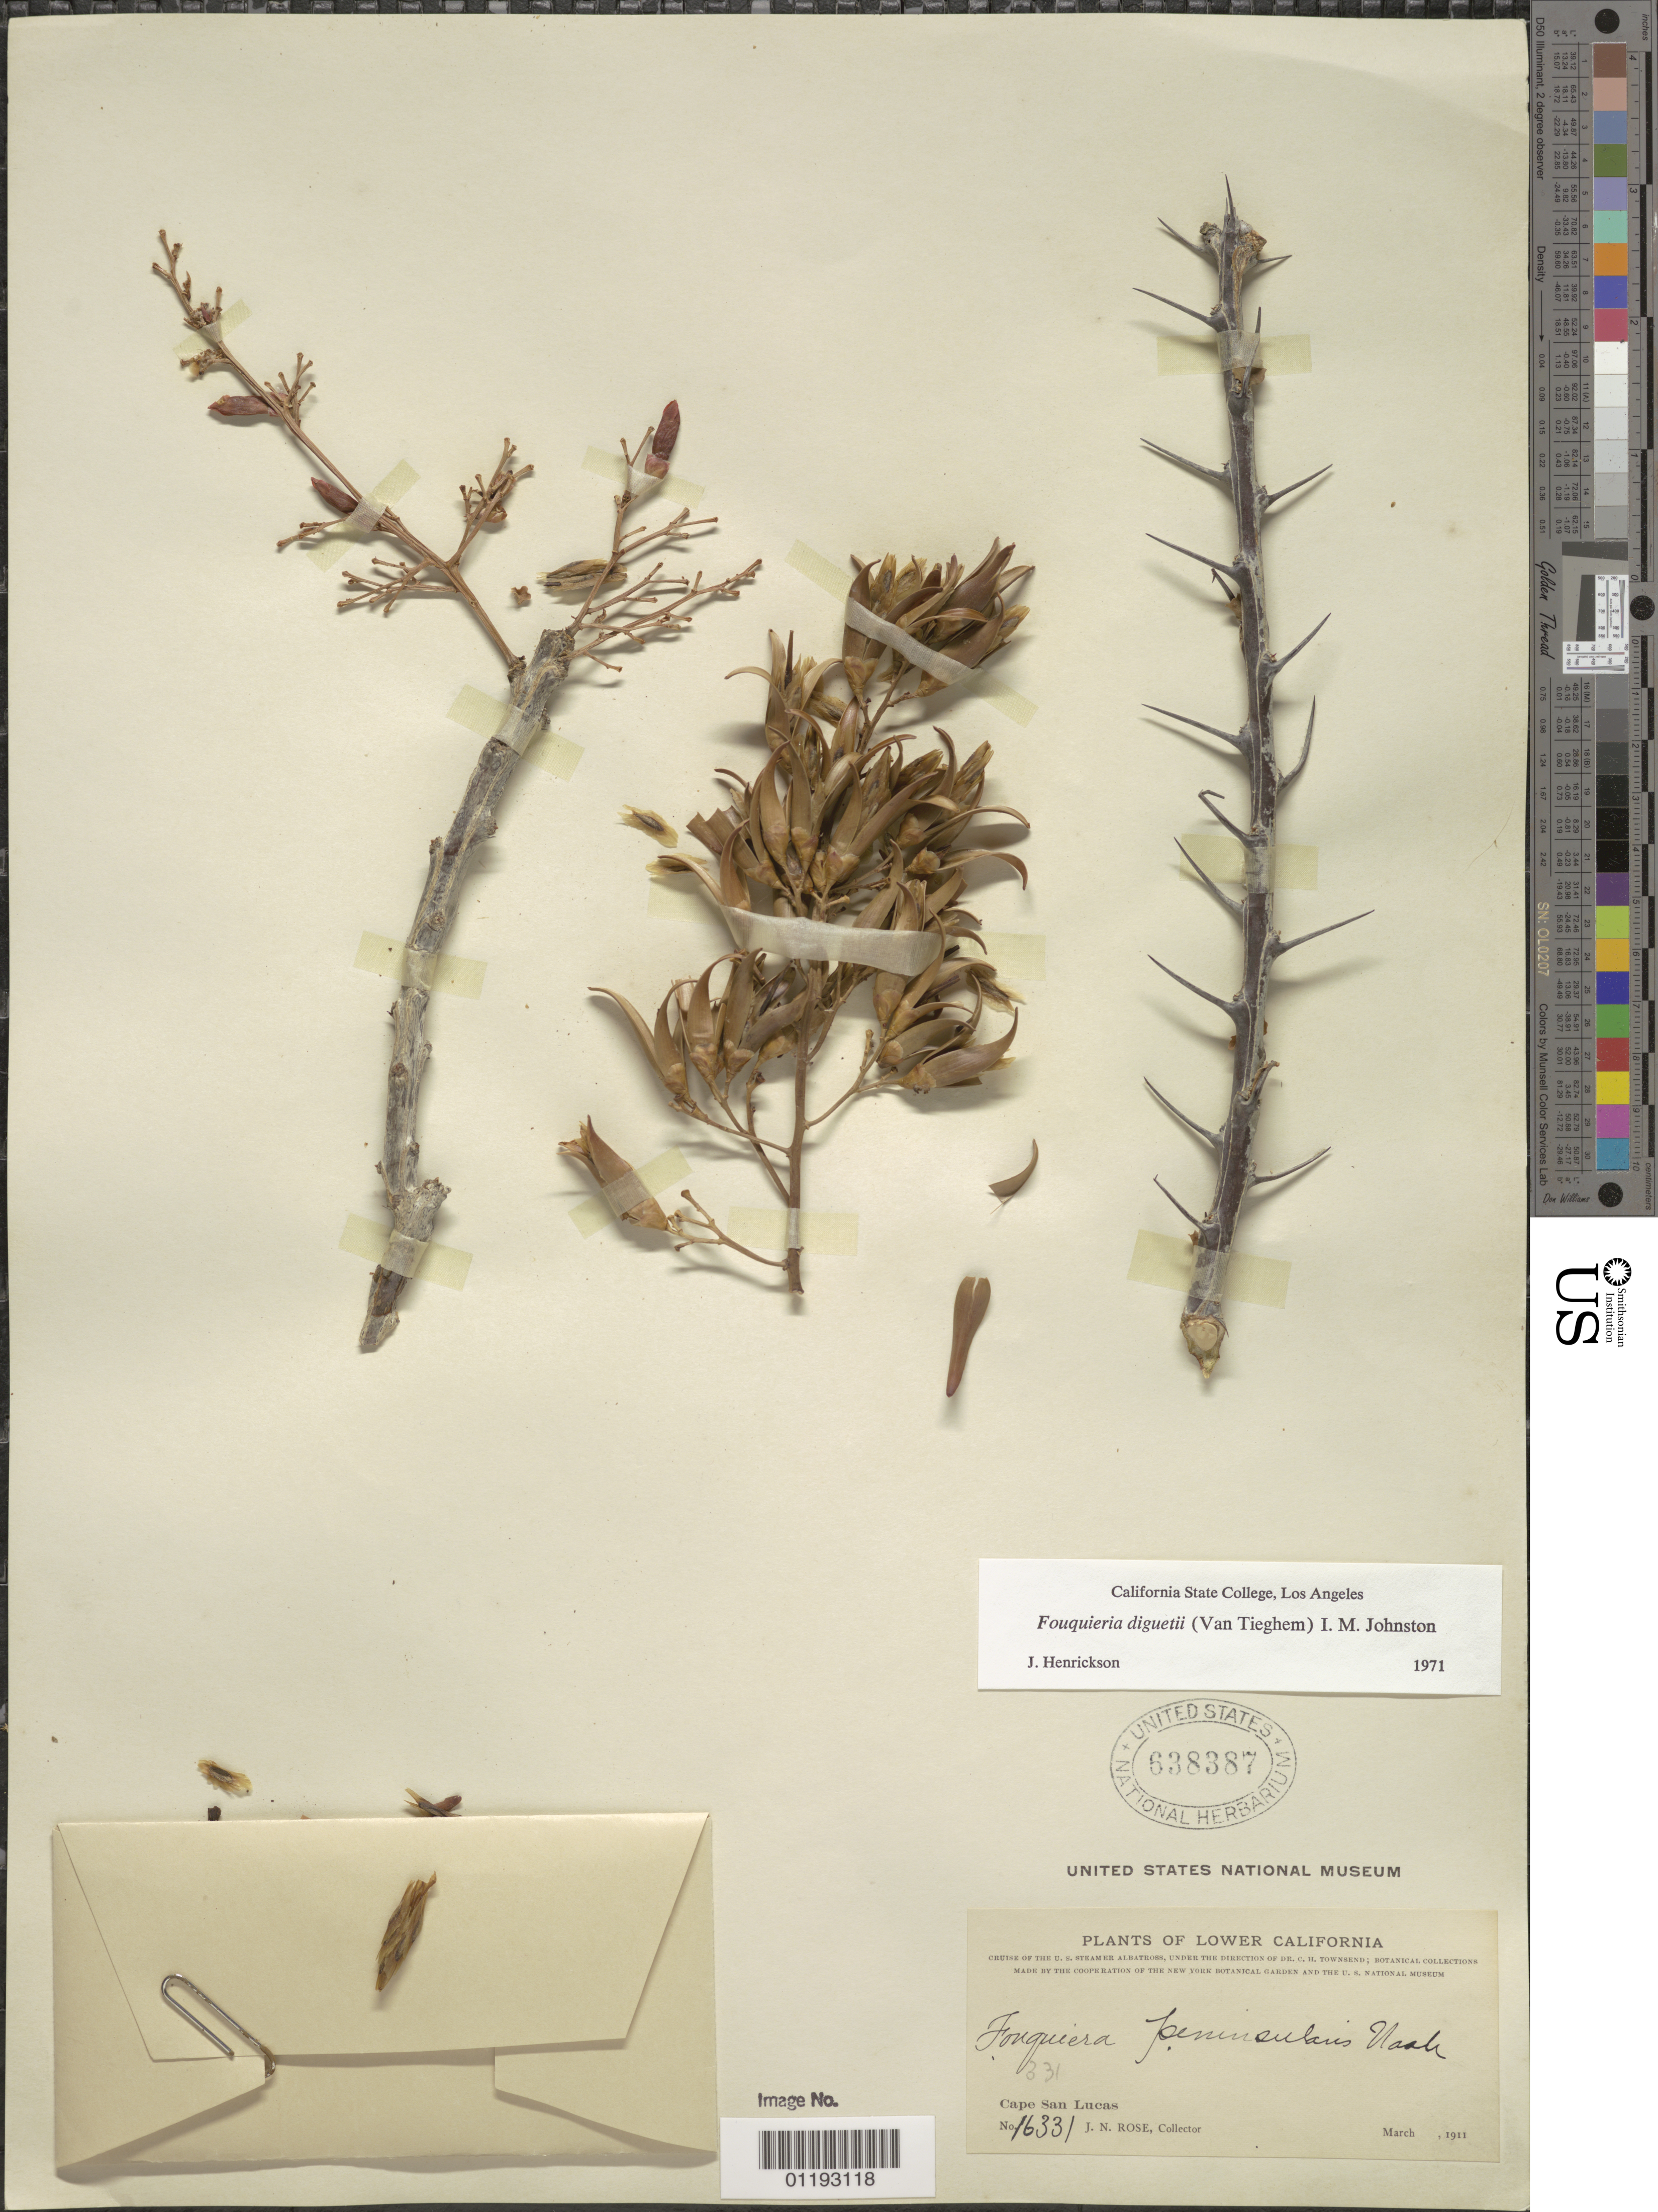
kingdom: Plantae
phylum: Tracheophyta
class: Magnoliopsida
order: Ericales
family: Fouquieriaceae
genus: Fouquieria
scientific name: Fouquieria diguetii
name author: (Tiegh.) I.M. Johnst.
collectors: J. N. Rose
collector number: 16331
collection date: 1911-03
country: Mexico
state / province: Baja California Sur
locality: Cape san Lucas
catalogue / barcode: US 638387